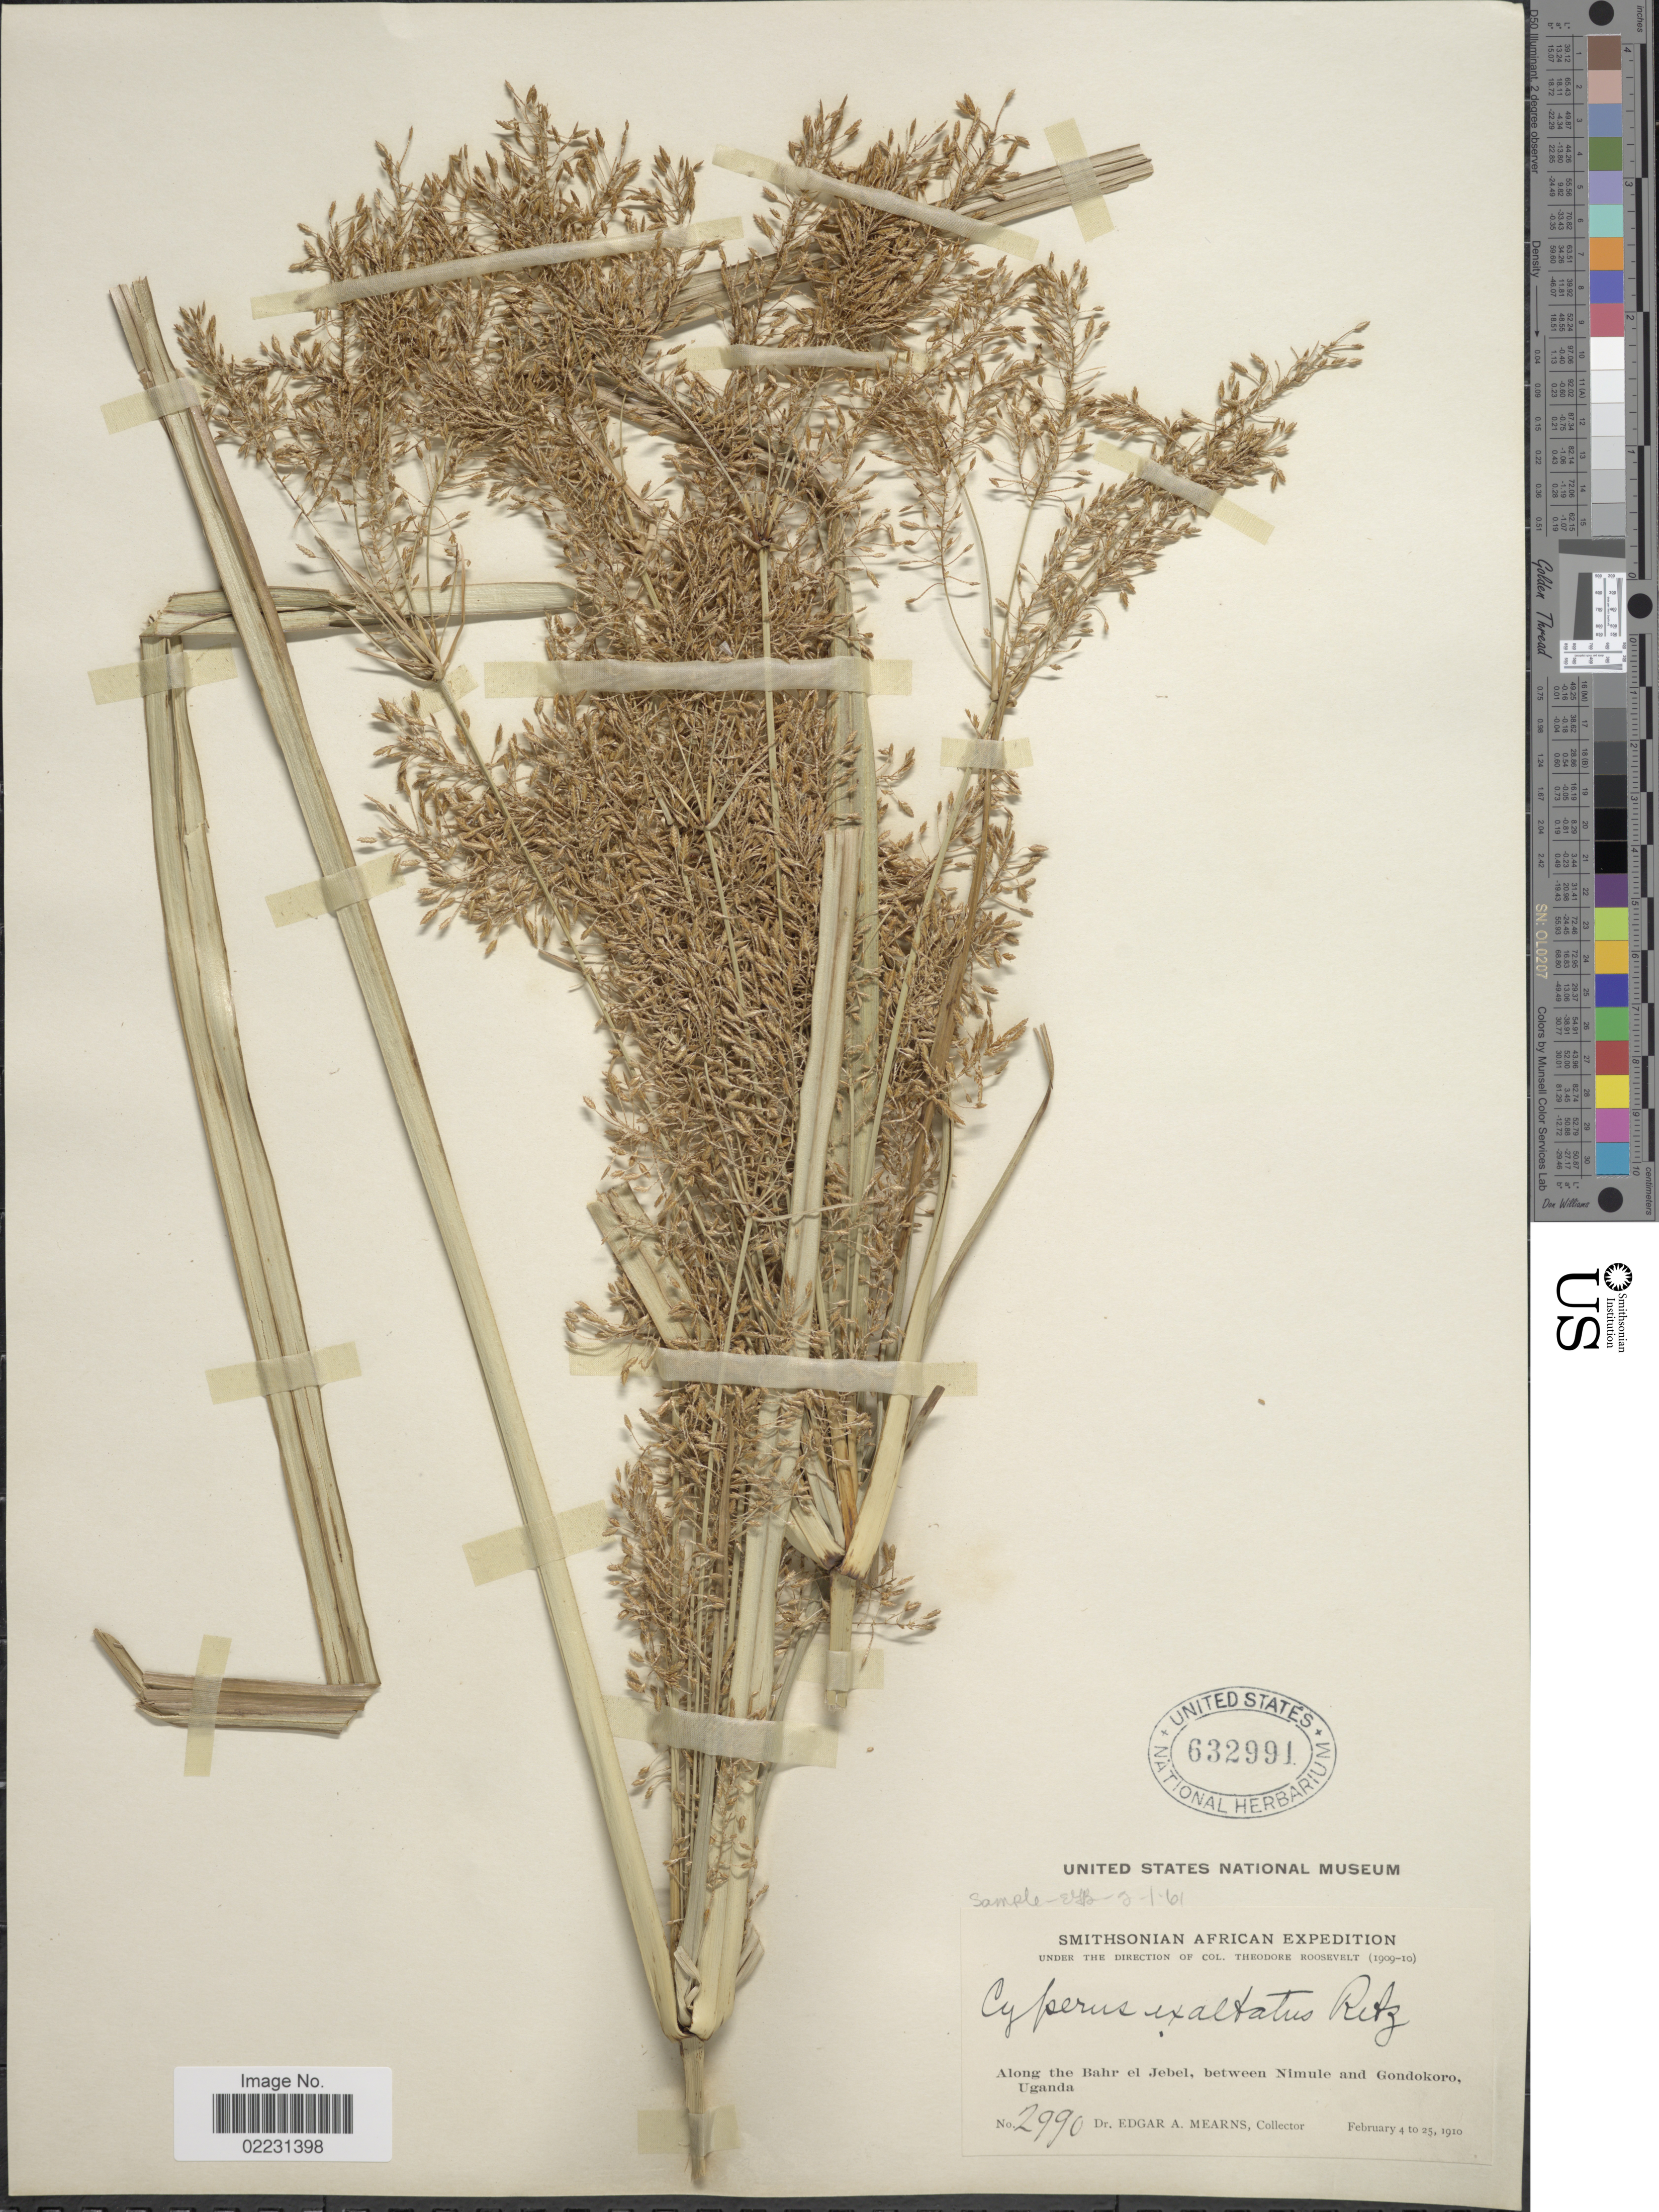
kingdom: Plantae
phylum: Tracheophyta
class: Liliopsida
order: Poales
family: Cyperaceae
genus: Cyperus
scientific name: Cyperus exaltatus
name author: Retz.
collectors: E. A. Mearns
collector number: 2990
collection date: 1910-02-04/1910-02-25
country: Uganda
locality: Along the Bahr el Jebel, between Nimule and Gondokoro Uganda.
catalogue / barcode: US 632991